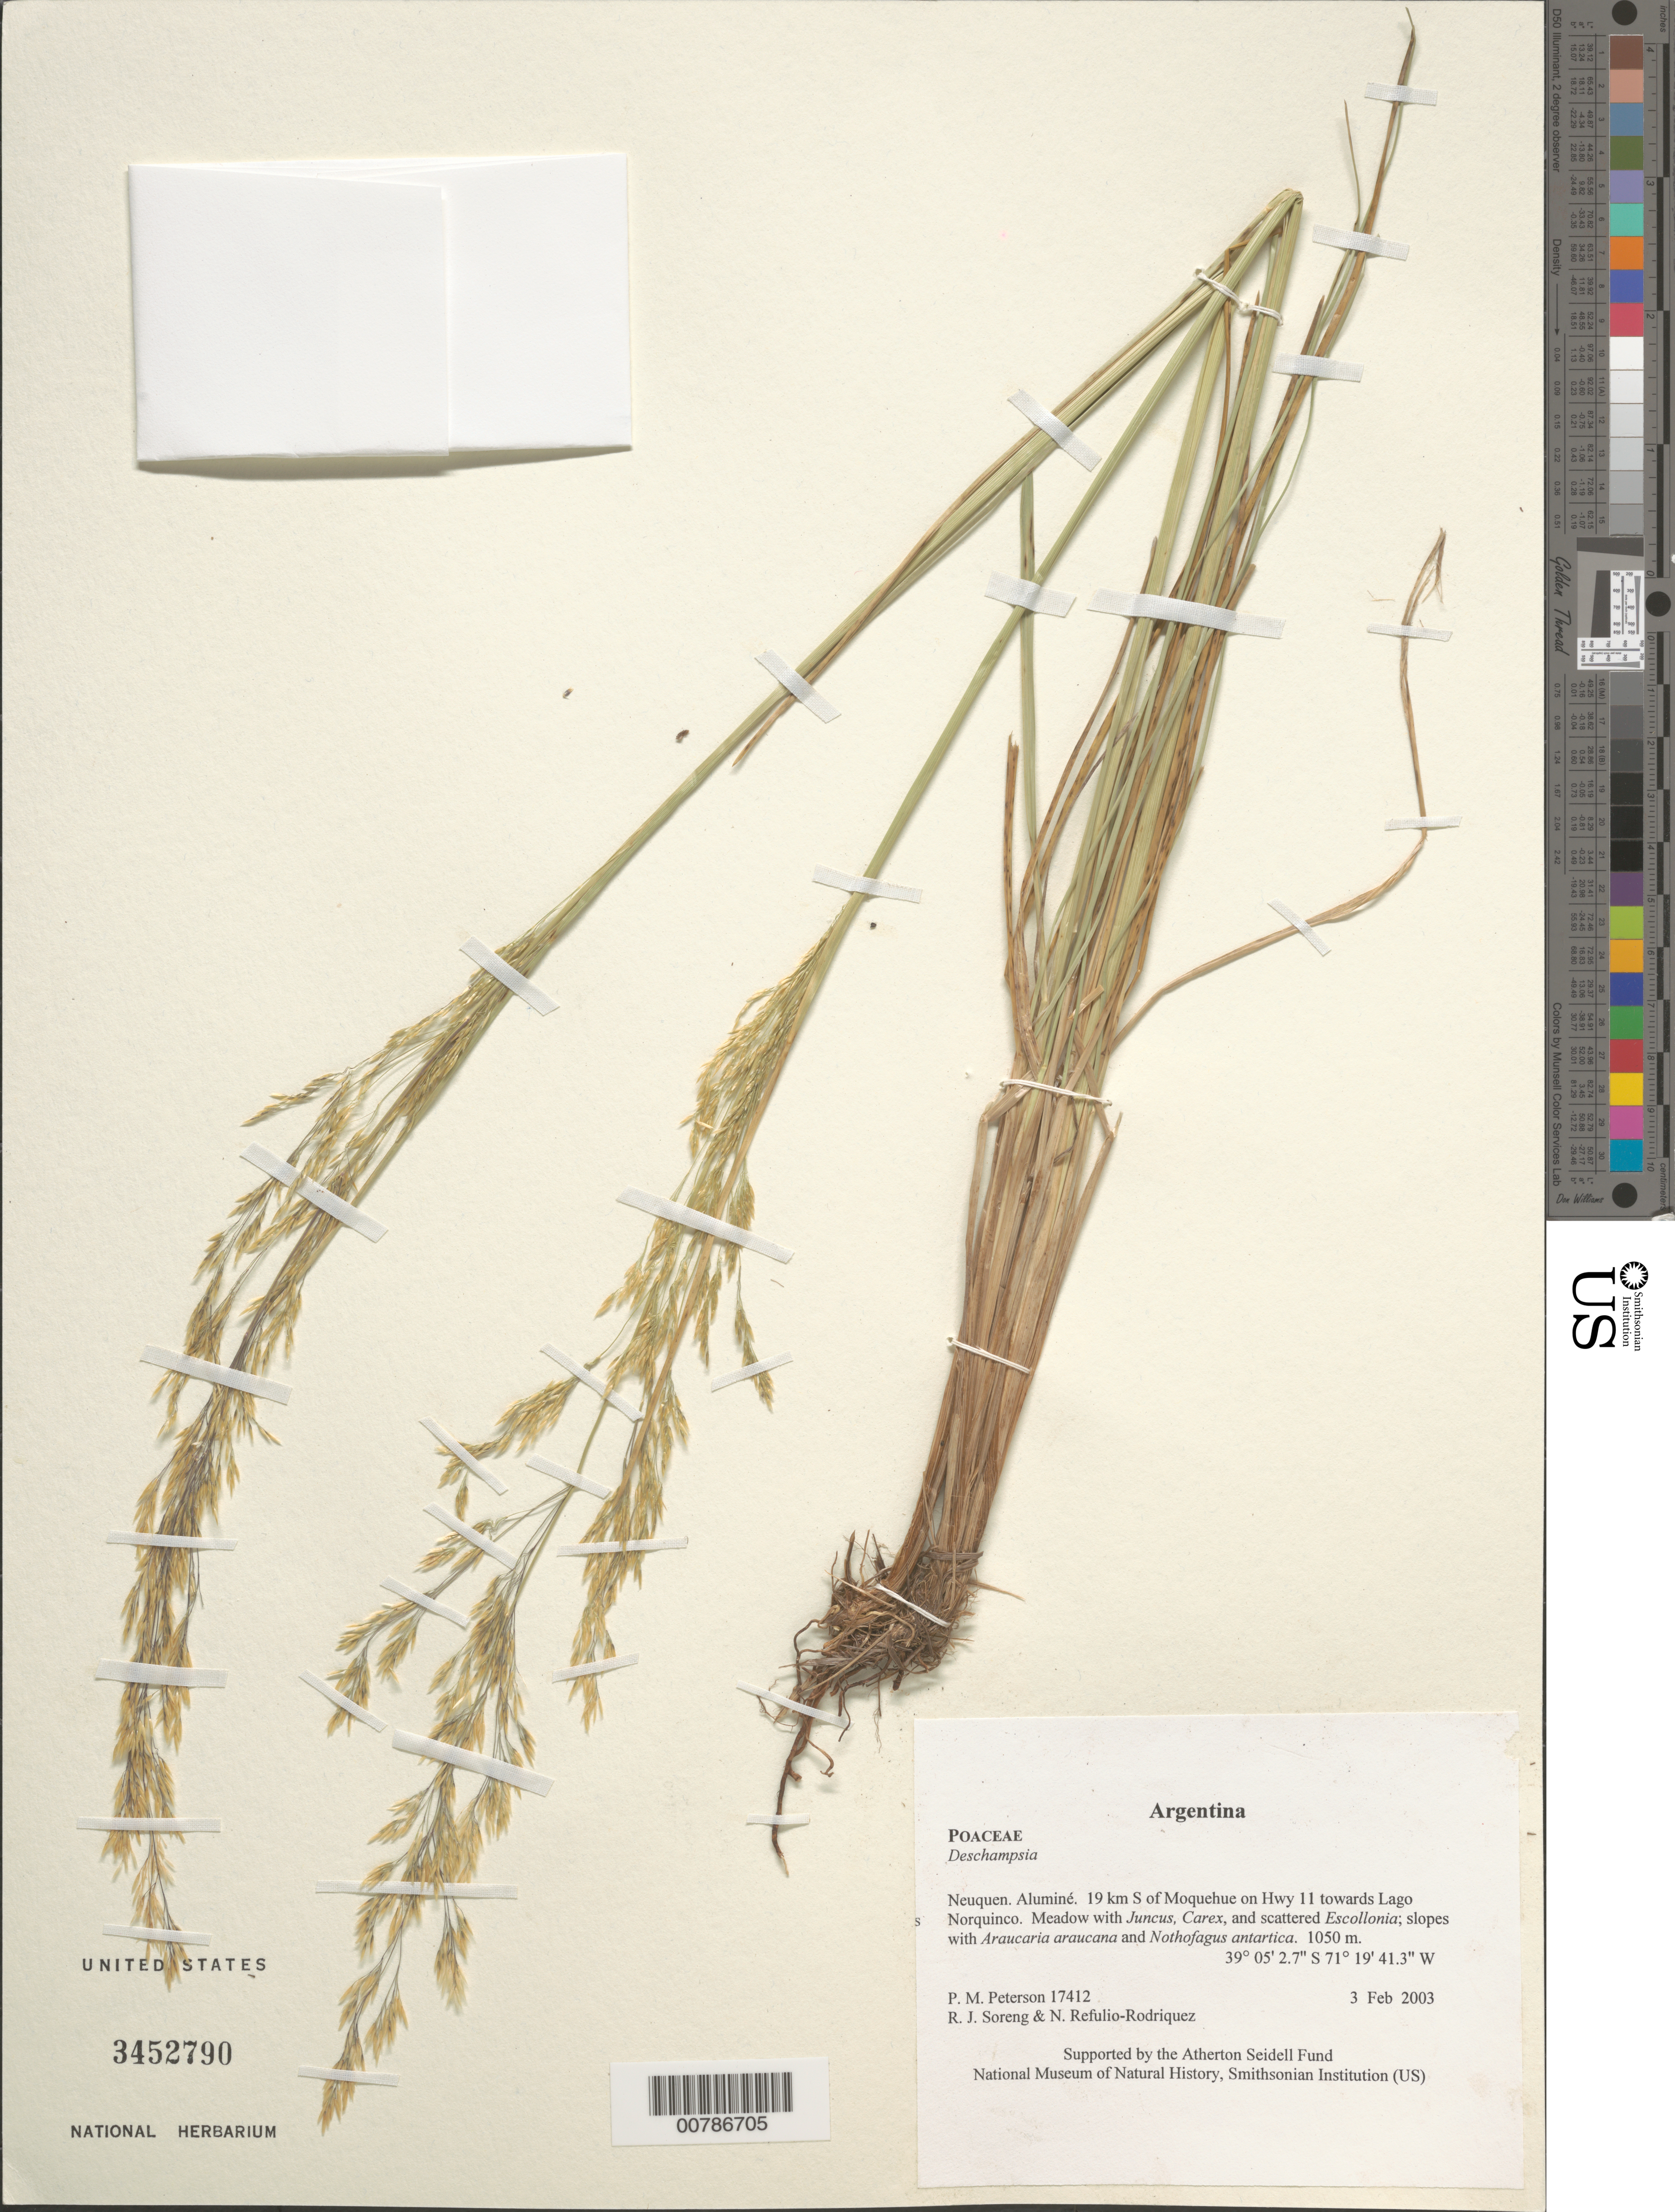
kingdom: Plantae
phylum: Tracheophyta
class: Liliopsida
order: Poales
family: Poaceae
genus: Deschampsia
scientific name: Deschampsia sp.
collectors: P. M. Peterson, R. J. Soreng & N. Refulio-Rodríguez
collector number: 17412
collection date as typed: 03 Feb 2003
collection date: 2003-02-03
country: Argentina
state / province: Neuquen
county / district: Aluminé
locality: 19 km S of Moquehue on Hwy 11 towards Lago Norquinco. Meadow with Juncus, Carex, and scattered Escollonia; slopes with Araucaria araucana and Nothofagus antartica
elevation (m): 1050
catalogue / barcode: US 3452790